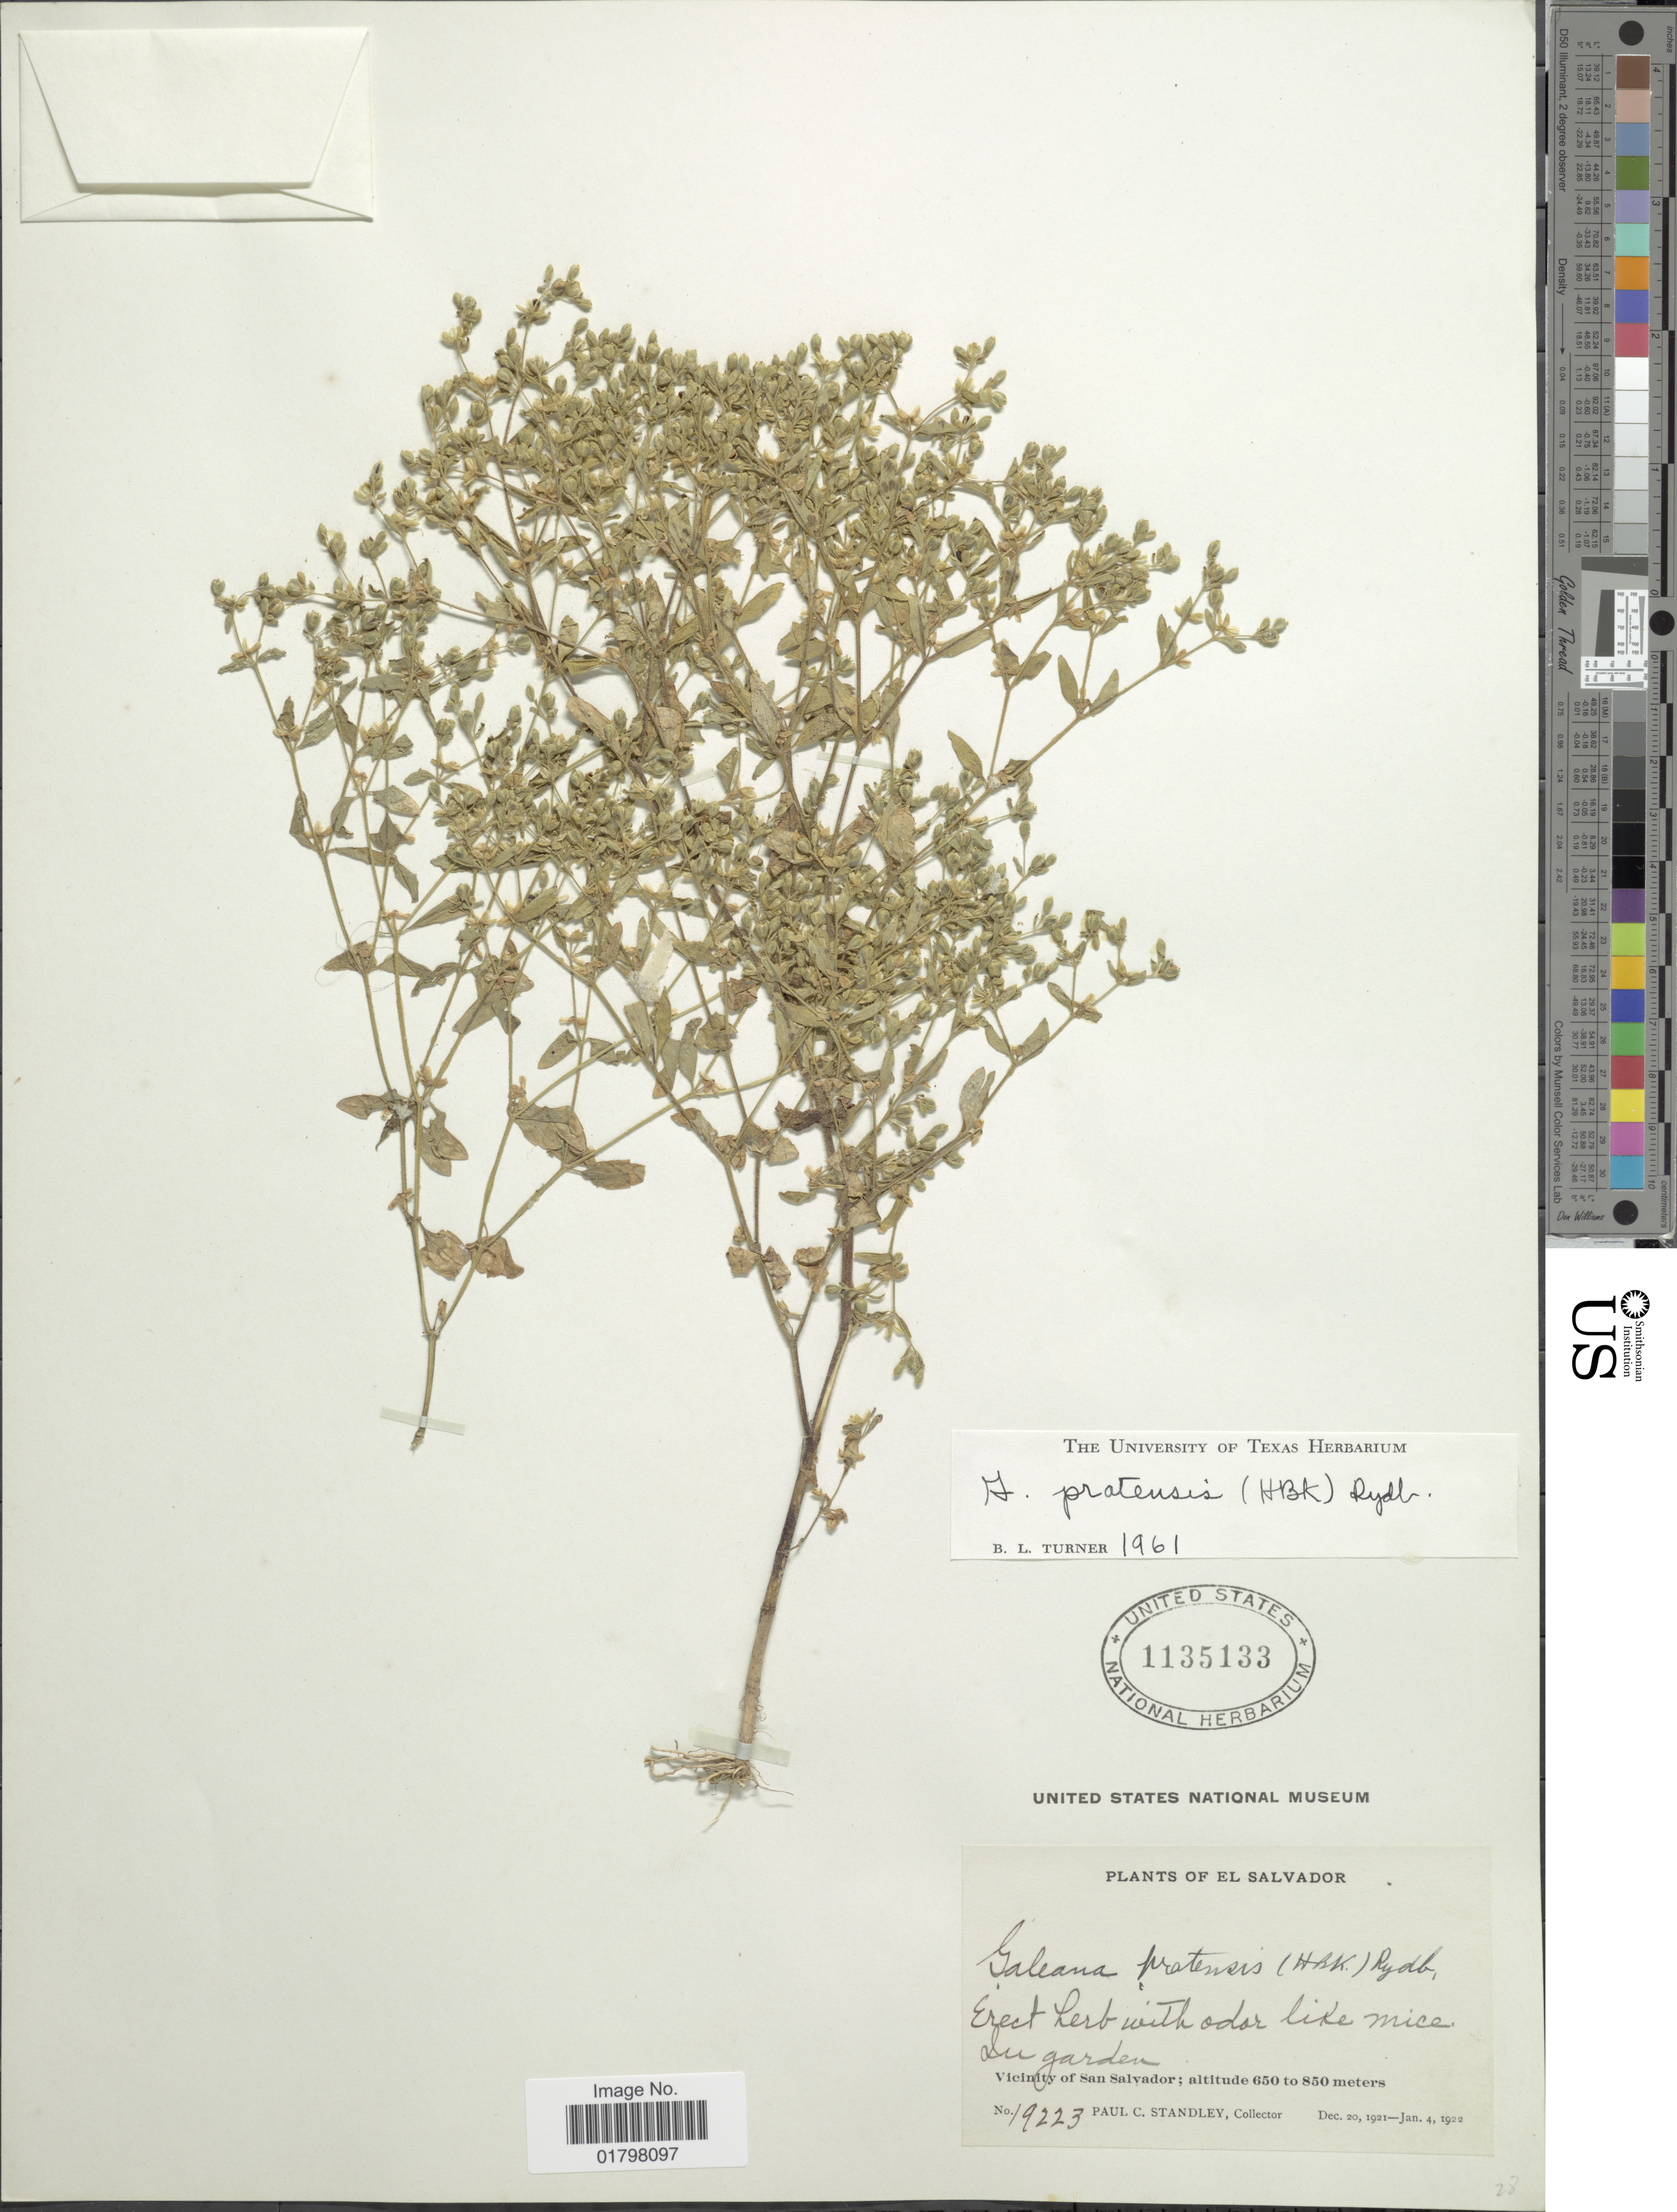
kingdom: Plantae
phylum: Tracheophyta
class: Magnoliopsida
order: Asterales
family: Asteraceae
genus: Galeana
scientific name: Galeana pratensis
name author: (Kunth) Rydb.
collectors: P. C. Standley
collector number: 19223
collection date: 1921-12-20/1922-01-04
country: El Salvador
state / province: San Salvador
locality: In garden. Vicinity of San Salvador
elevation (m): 650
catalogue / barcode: US 1135133